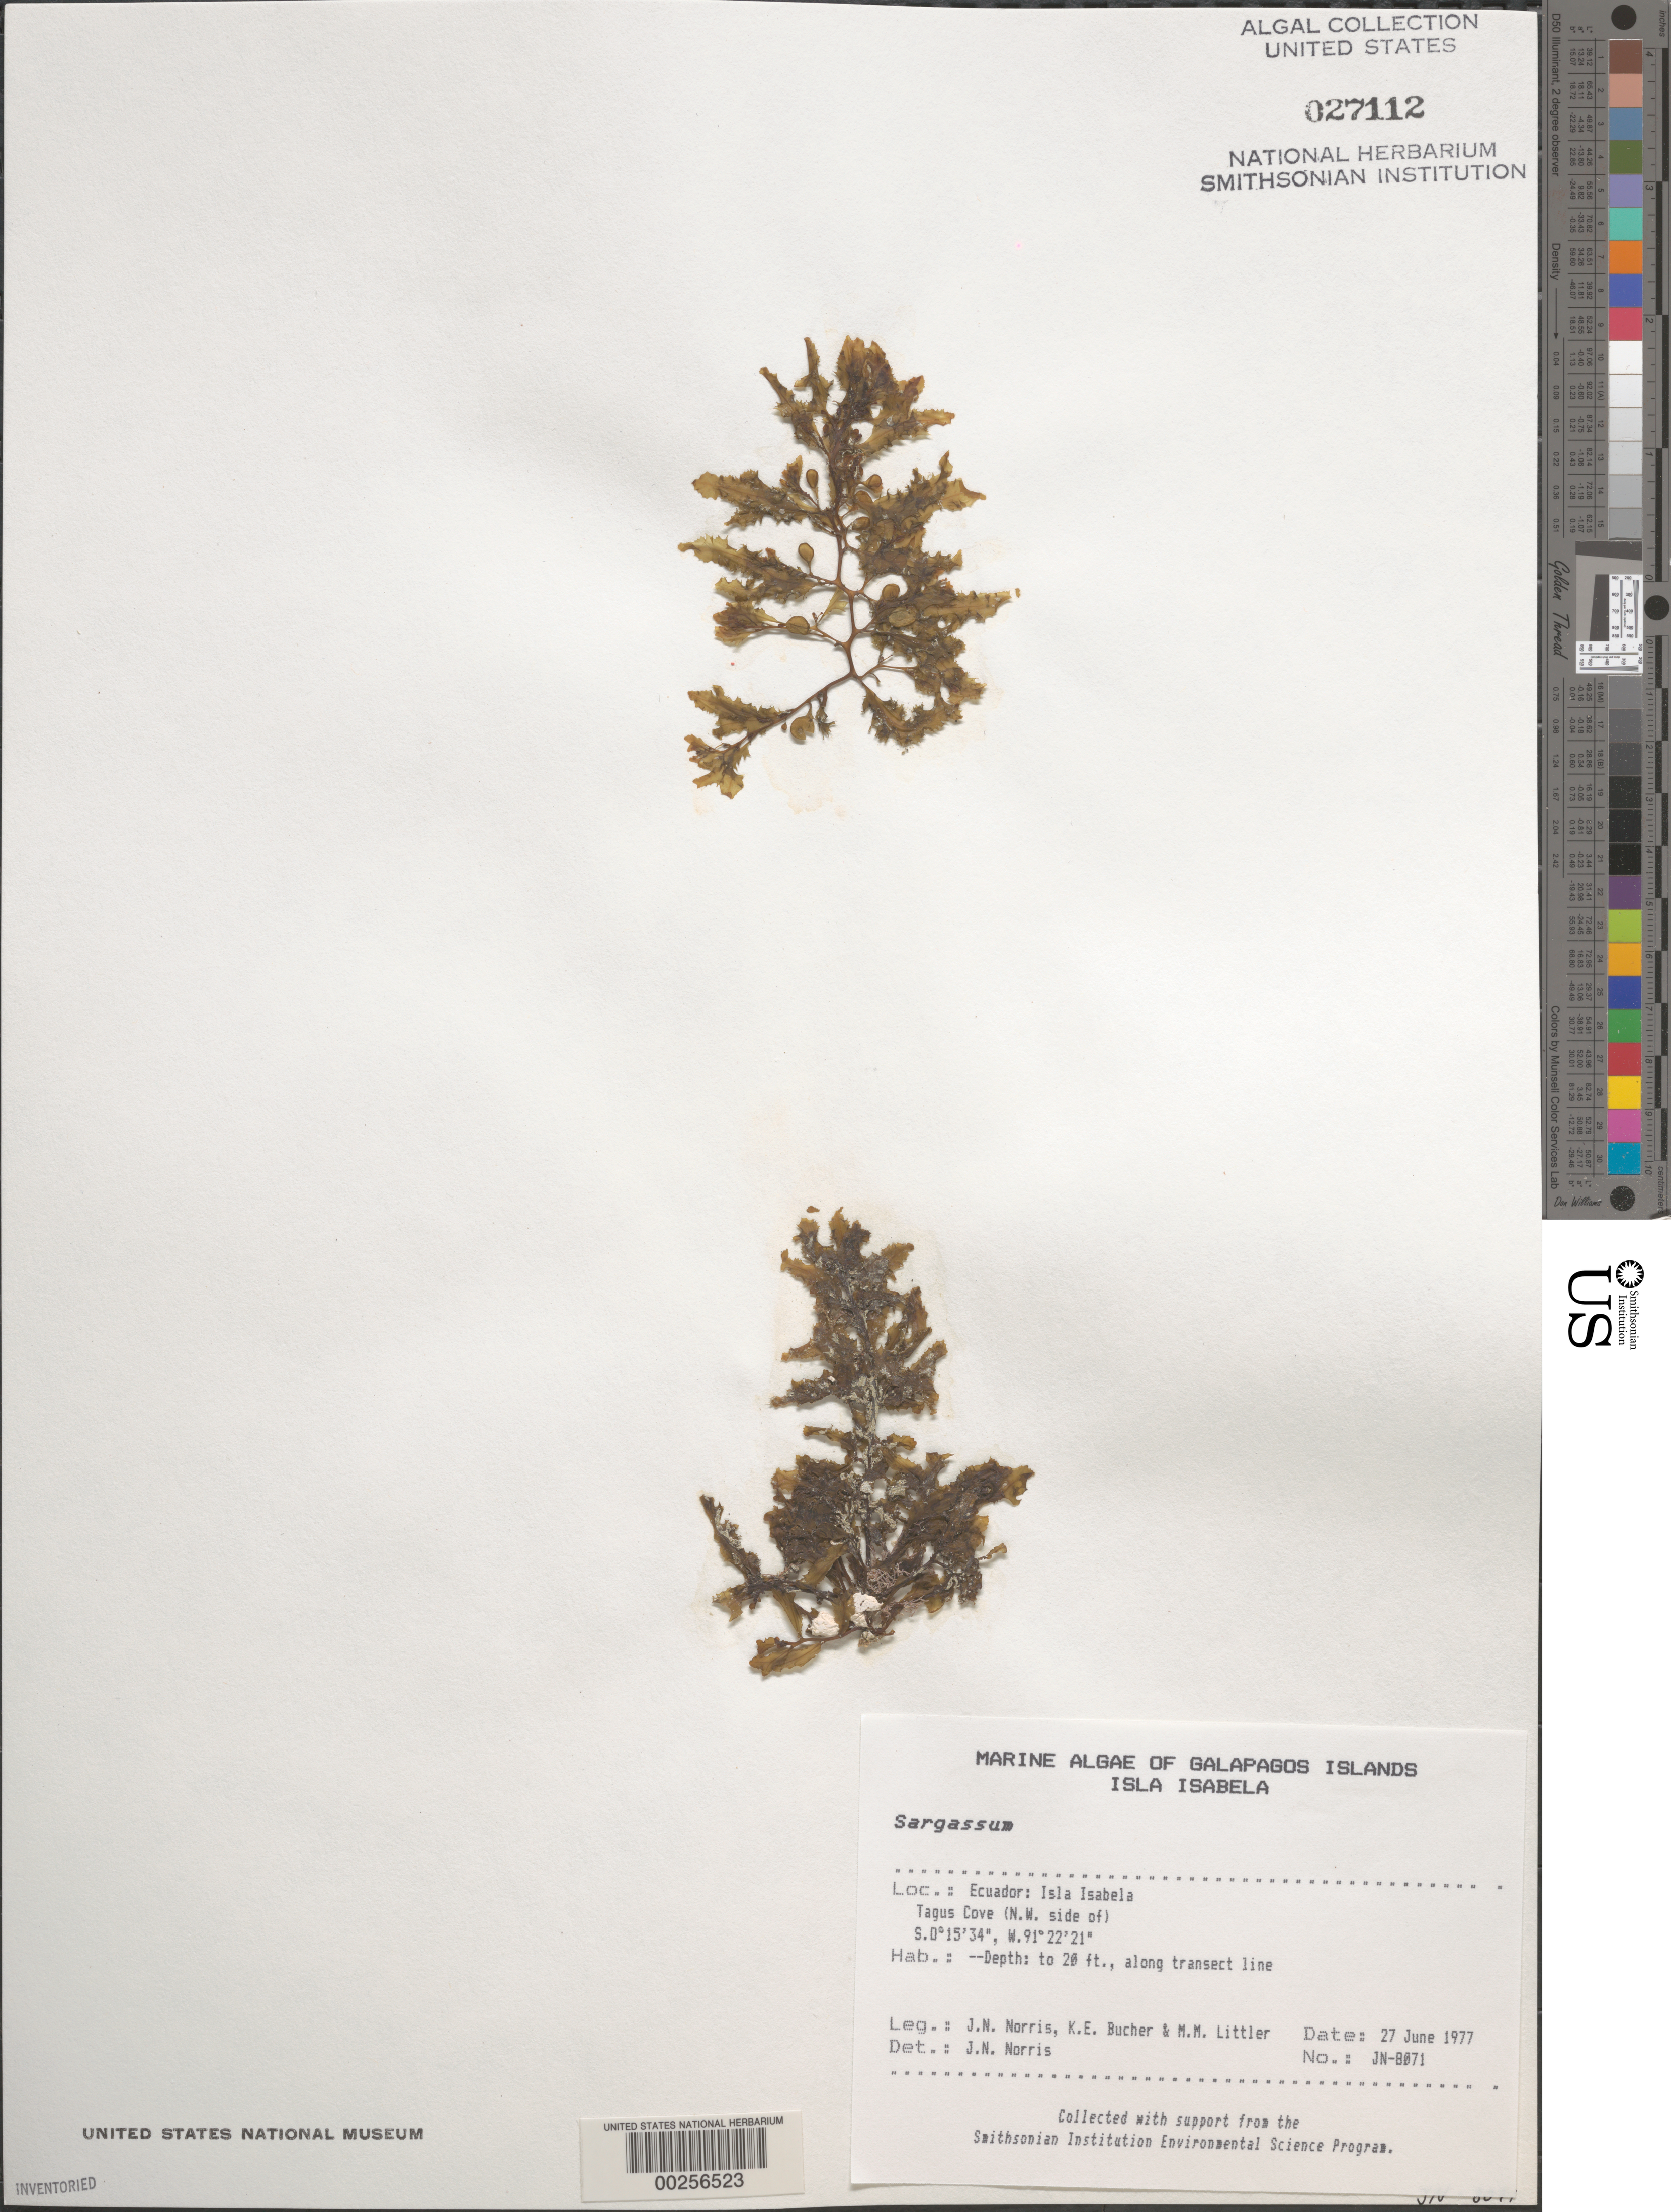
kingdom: Chromista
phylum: Ochrophyta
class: Phaeophyceae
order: Fucales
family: Sargassaceae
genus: Sargassum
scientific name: Sargassum sp.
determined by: Norris, James N.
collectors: J. N. Norris, K. E. Bucher & M. M. Littler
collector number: JN-8071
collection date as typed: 27 Jun 1977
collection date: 1977-06-27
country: Ecuador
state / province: Colón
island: Isabela [Albemarle]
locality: Tagus Cove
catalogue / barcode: US 27112